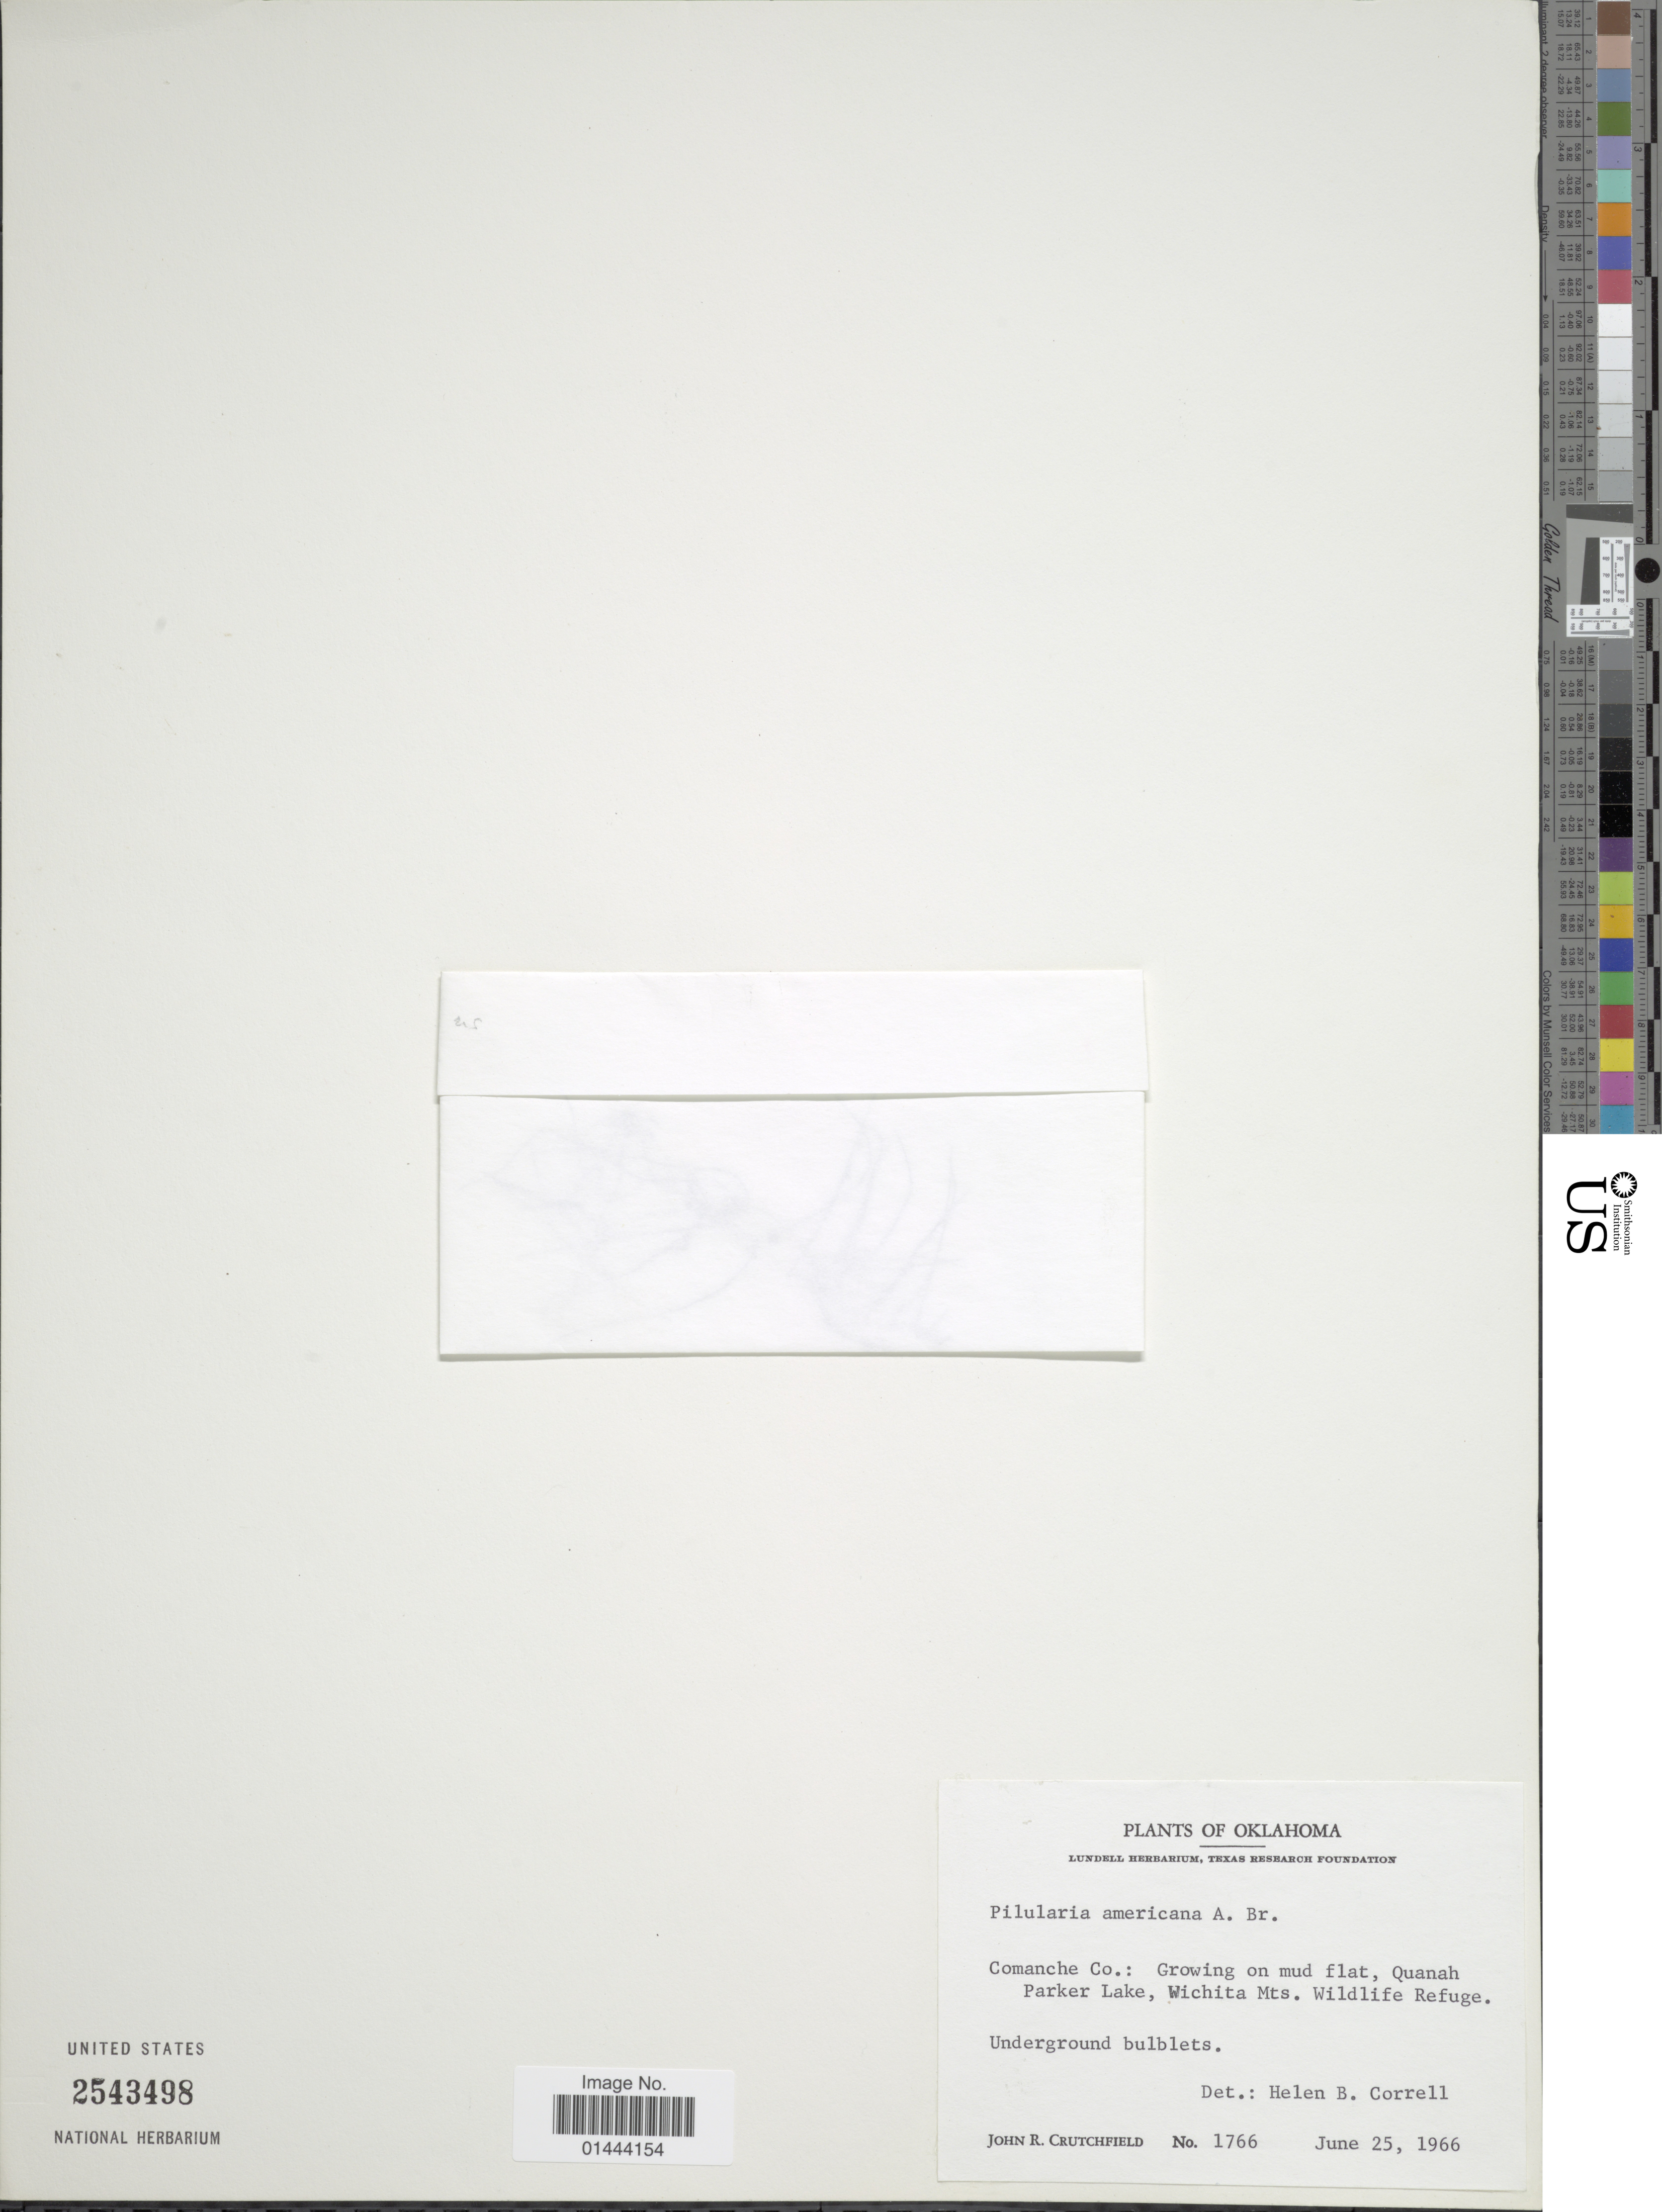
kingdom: Plantae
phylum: Tracheophyta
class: Polypodiopsida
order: Salviniales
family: Marsileaceae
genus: Pilularia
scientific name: Pilularia americana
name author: A. Braun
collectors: J. Crutchfield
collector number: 1766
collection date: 1966-06-25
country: United States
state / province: Oklahoma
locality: Comanche Co.: growing on mud flat, Quanah Parker Lake, Wichita Mts. Wildlife Refuge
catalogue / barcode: US 2543498